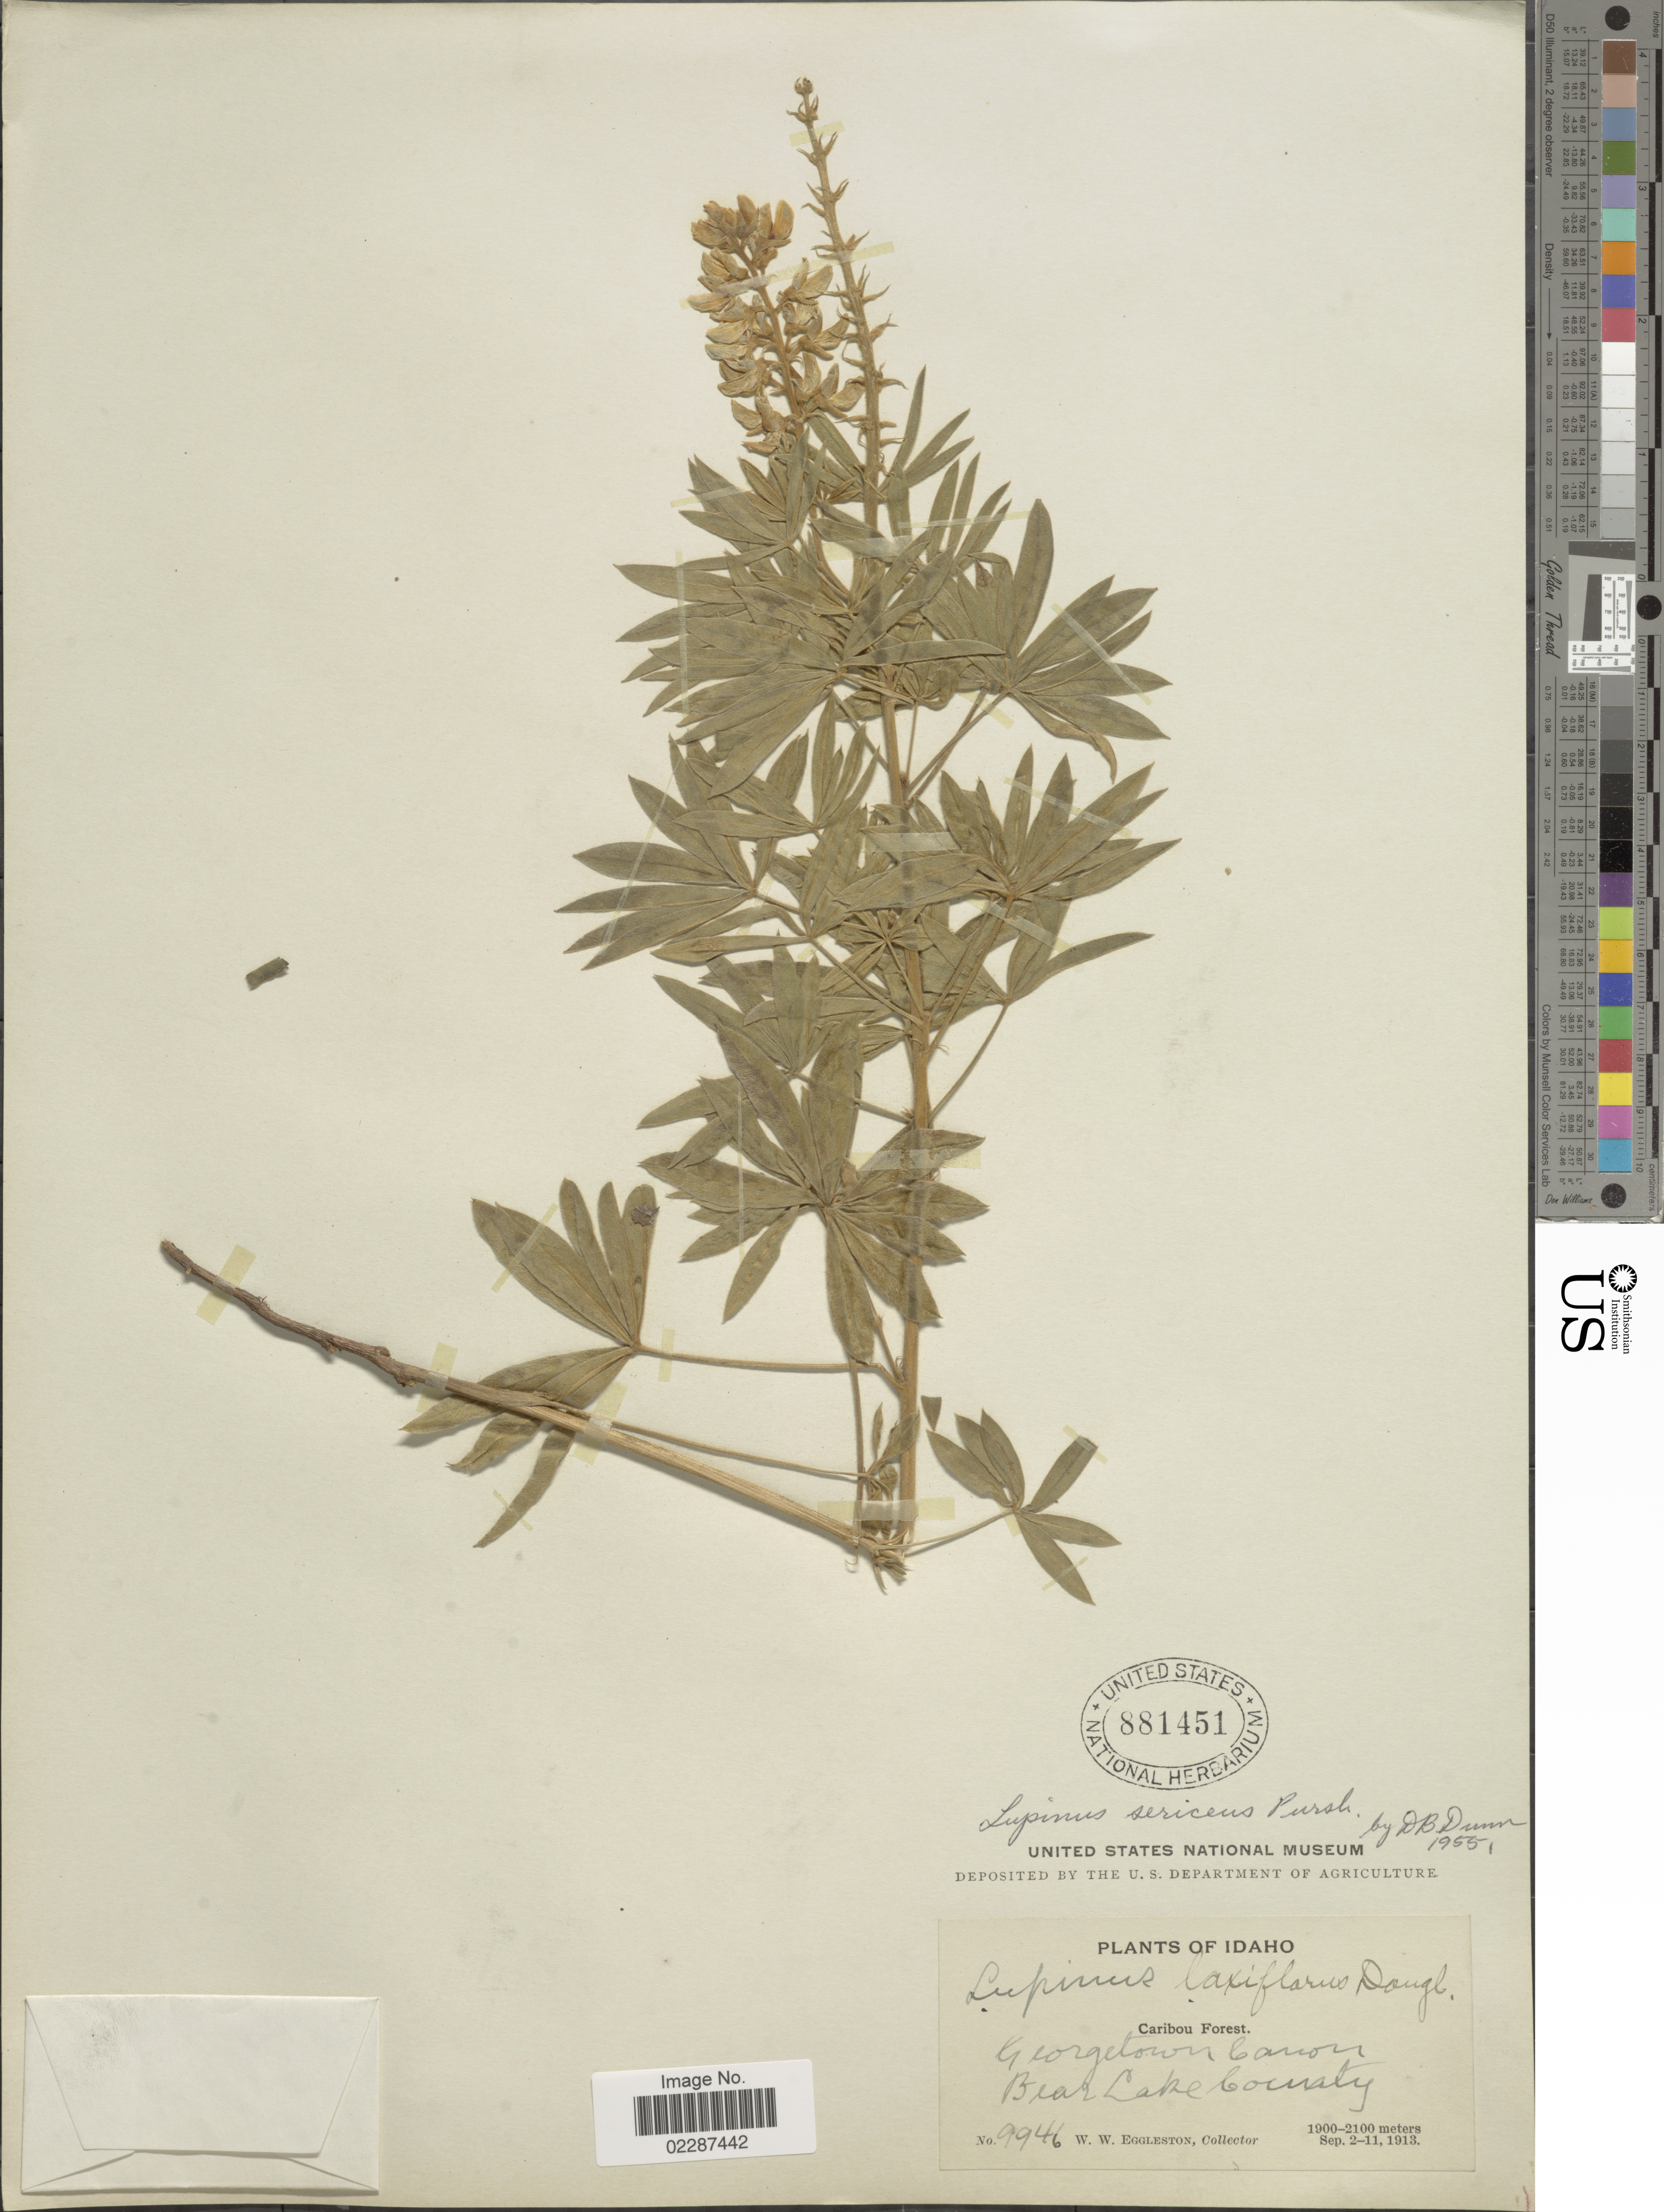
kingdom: Plantae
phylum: Tracheophyta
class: Magnoliopsida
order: Fabales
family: Fabaceae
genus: Lupinus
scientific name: Lupinus sericeus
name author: Pursh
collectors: W. W. Eggleston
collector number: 9946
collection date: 1913-09-02/1913-09-11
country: United States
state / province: Idaho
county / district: Bannock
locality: Caribou Forest, Georgetown Canon, Bear Lake County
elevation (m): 1900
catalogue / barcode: US 881451